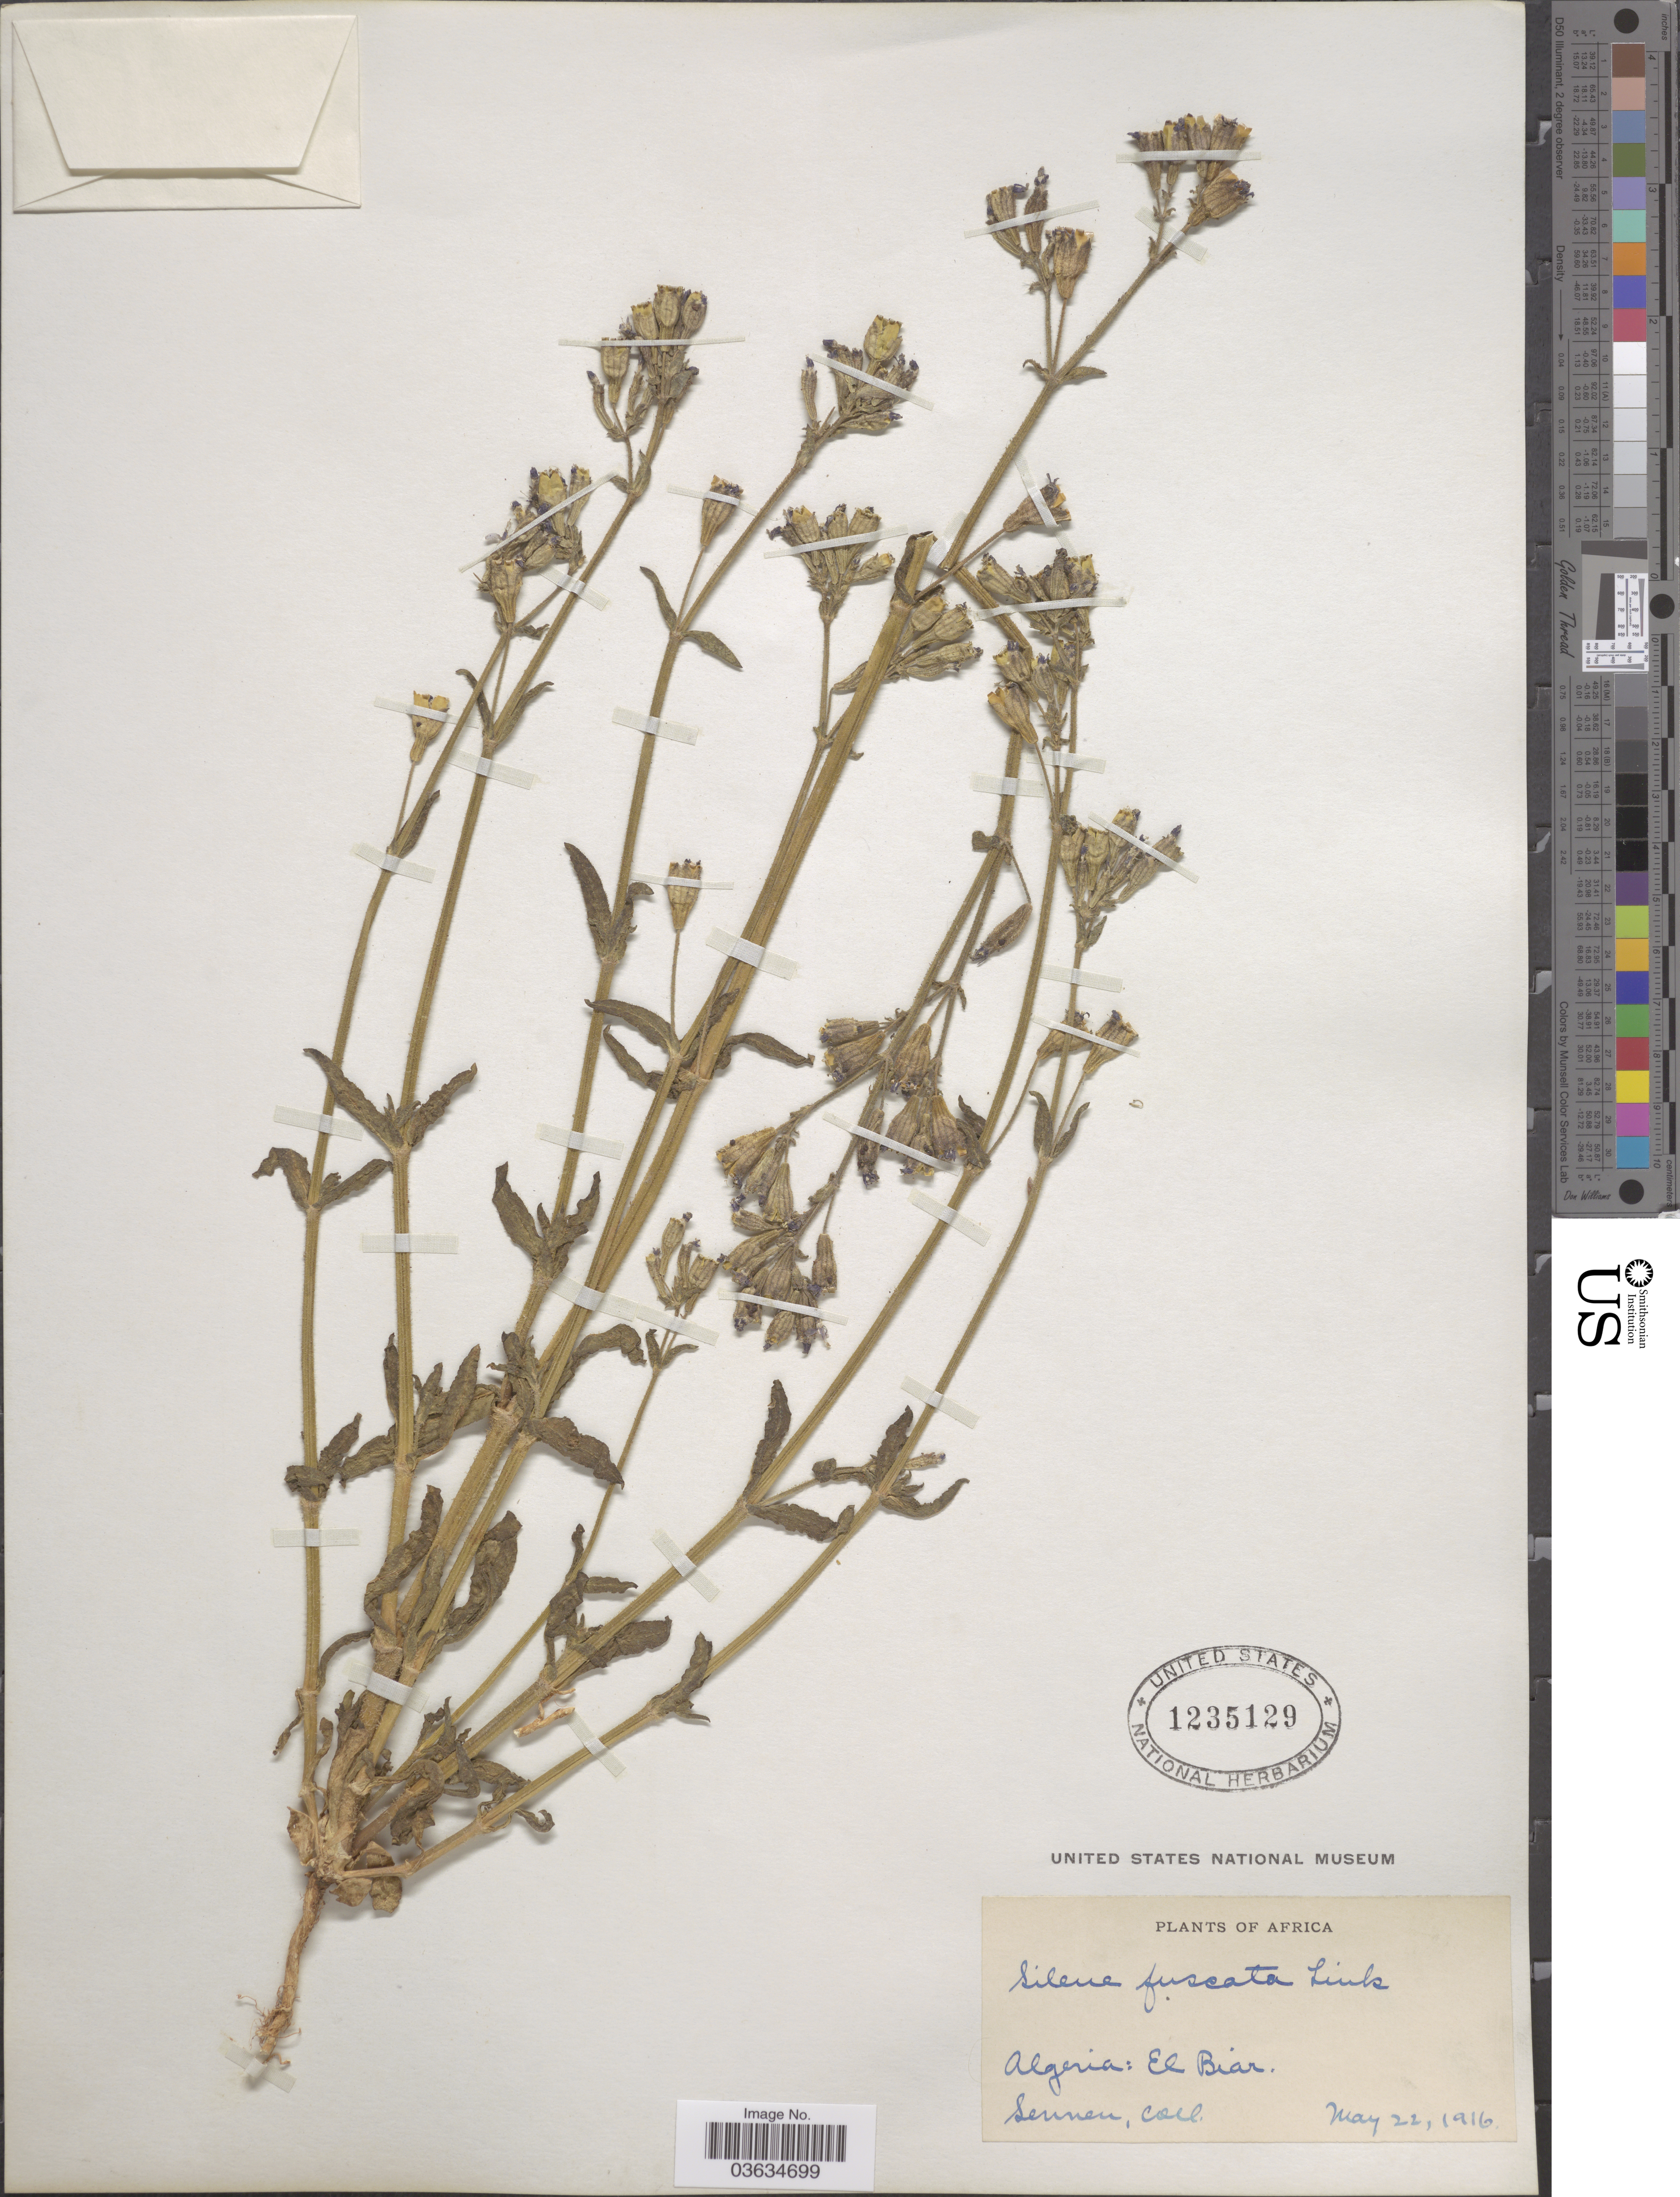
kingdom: Plantae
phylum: Tracheophyta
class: Magnoliopsida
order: Caryophyllales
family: Caryophyllaceae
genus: Silene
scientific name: Silene fuscata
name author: Link ex Brot.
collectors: E. Sennen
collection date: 1916-05-22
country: Algeria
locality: El Biar.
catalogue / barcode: US 1235129